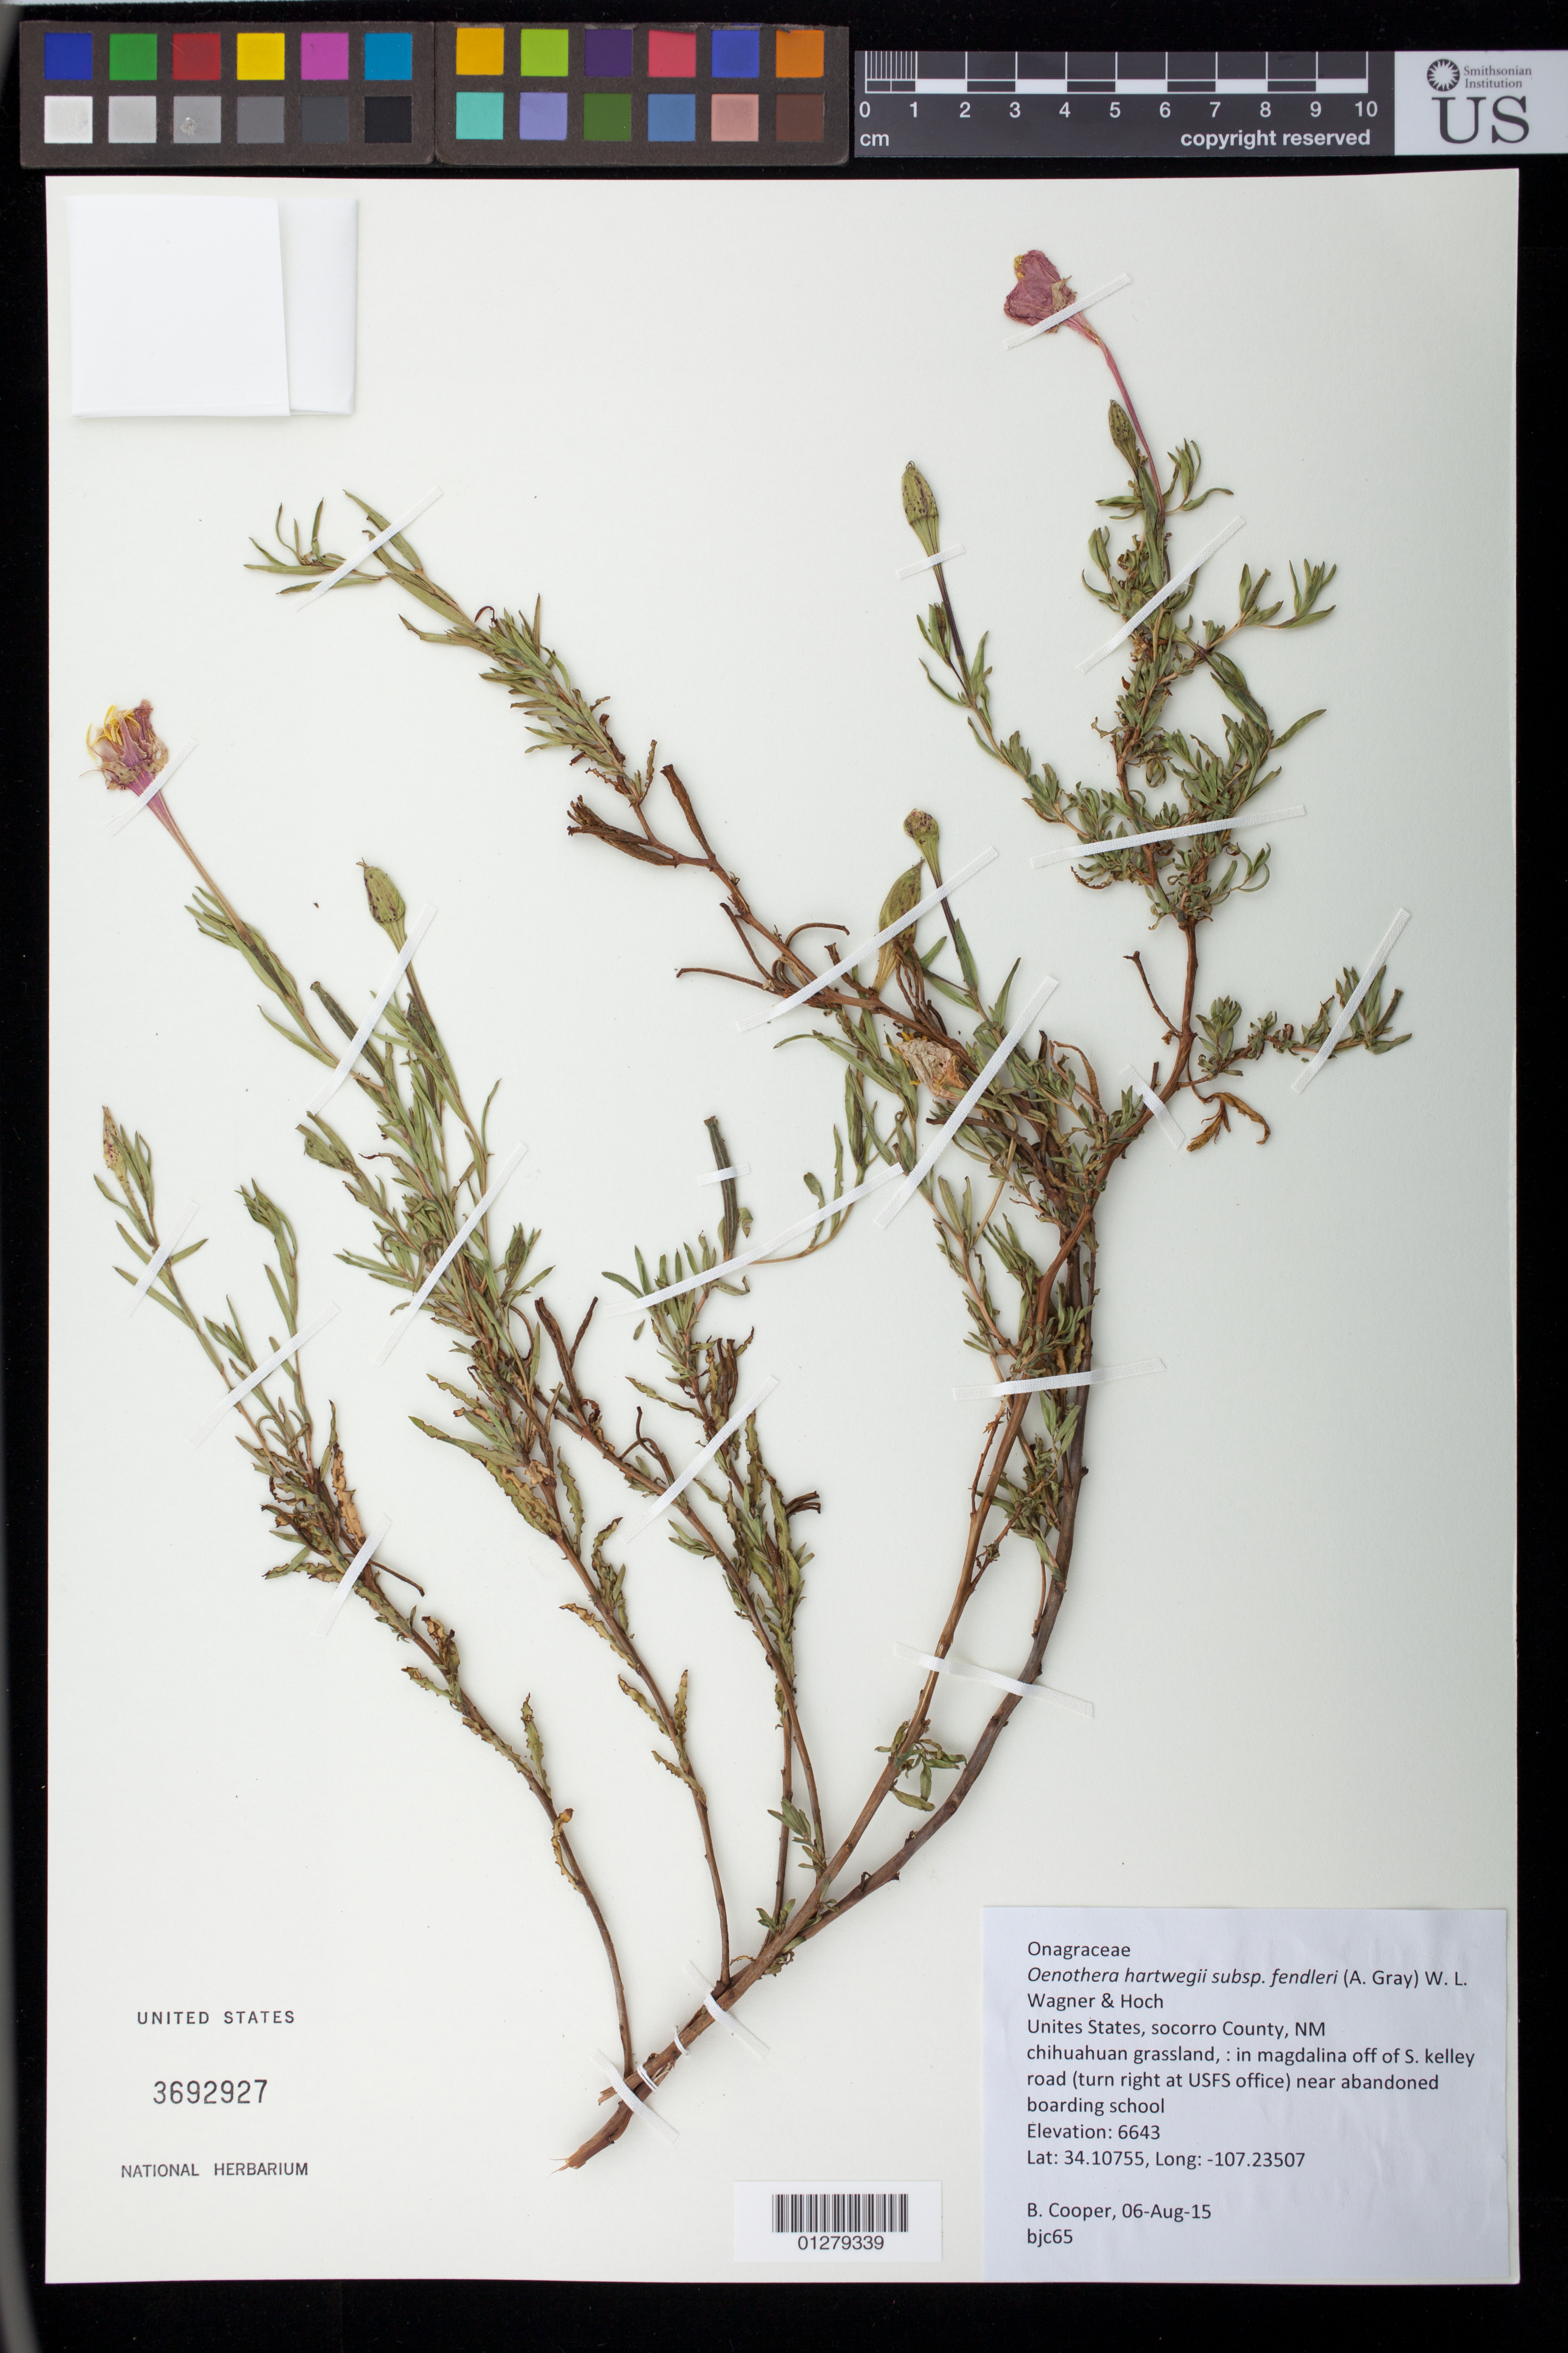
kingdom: Plantae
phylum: Tracheophyta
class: Magnoliopsida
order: Myrtales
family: Onagraceae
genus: Oenothera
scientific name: Oenothera hartwegii subsp. fendleri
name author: (A. Gray) W.L. Wagner & Hoch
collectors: B. J. Cooper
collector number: BJC 65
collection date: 2015-08-06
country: United States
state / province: New Mexico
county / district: Socorro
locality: Magdalina off of S. kelley road (turn right at USFS office) near abandoned boarding school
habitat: Chihuahuan grassland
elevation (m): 6643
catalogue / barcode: US 3692927